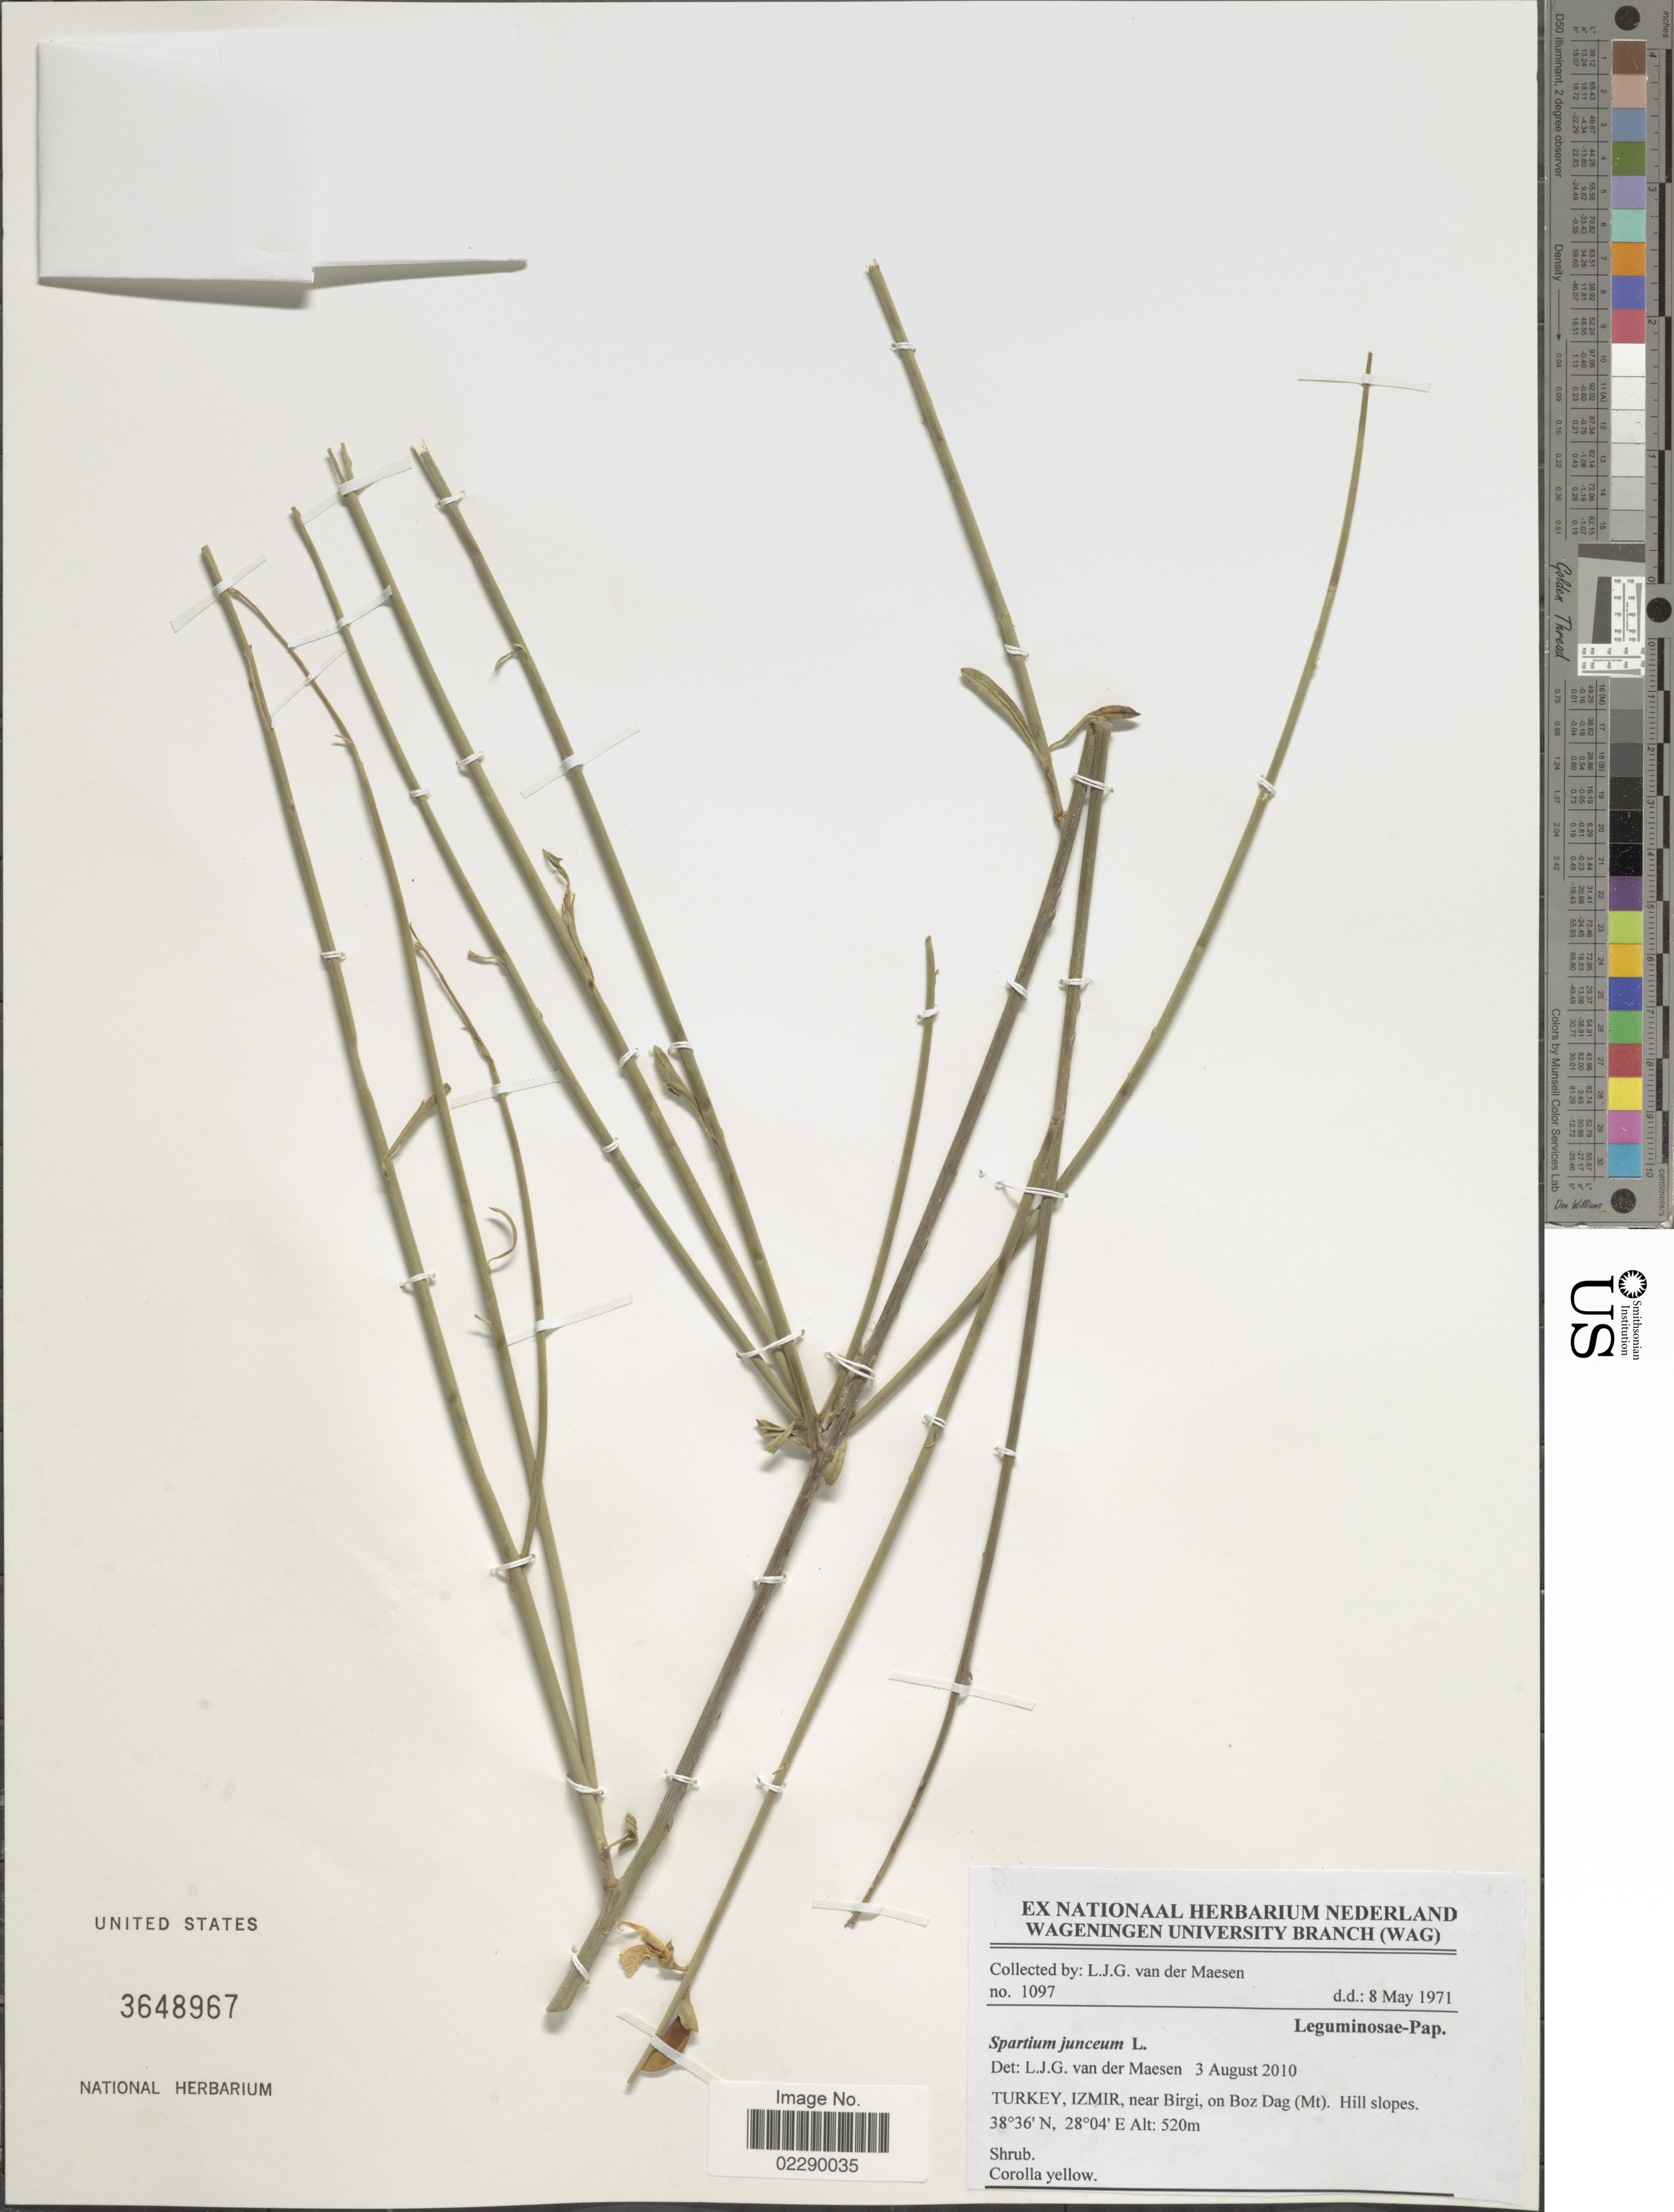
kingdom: Plantae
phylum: Tracheophyta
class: Magnoliopsida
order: Fabales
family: Fabaceae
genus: Spartium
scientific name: Spartium junceum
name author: L.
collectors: L. van der Maesen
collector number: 1097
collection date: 1971-05-08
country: Turkey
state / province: Izmir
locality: Turkey, Izmir, near Birgi, on Boz Dag (Mt.). Hill slopes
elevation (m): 520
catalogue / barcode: US 3648967